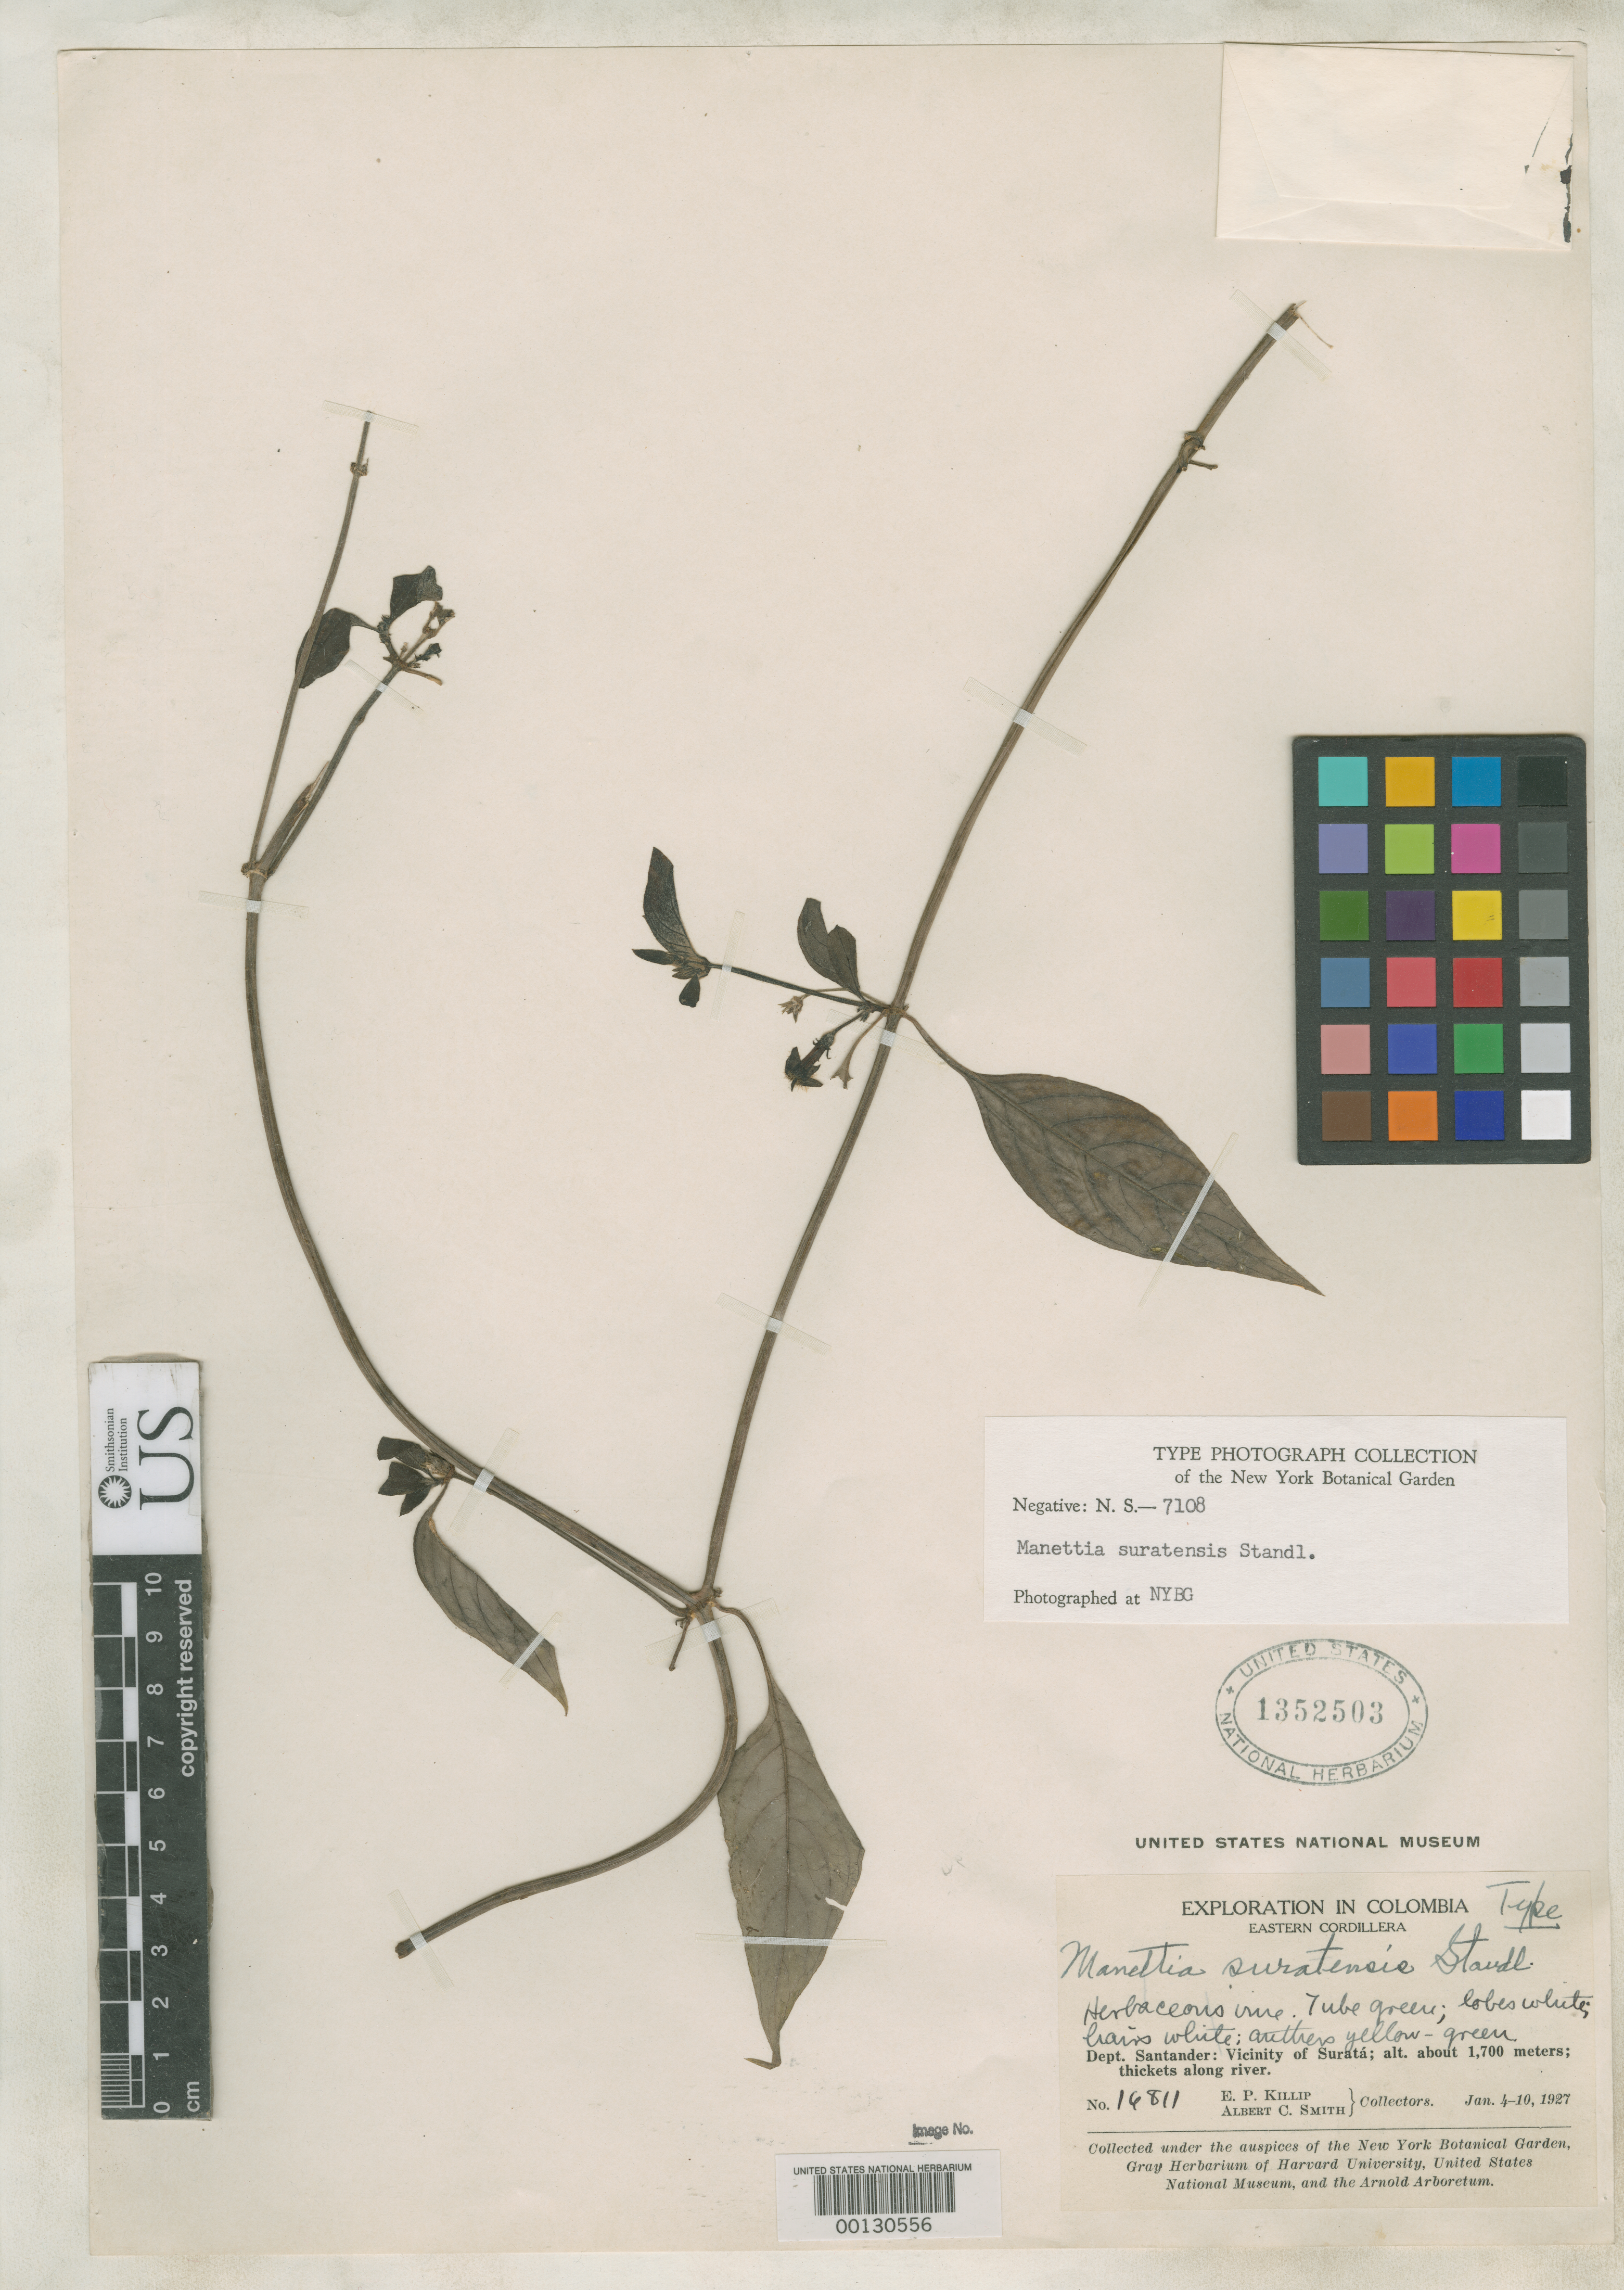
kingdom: Plantae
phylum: Tracheophyta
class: Magnoliopsida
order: Gentianales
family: Rubiaceae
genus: Manettia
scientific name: Manettia suratensis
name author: Standl.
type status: Holotype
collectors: E. P. Killip & A. C. Smith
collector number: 16811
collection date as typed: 04 Jan 1927 to 10 Jan 1927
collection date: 1927-01-04/1927-01-10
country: Colombia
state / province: Santander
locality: Surata vicinity.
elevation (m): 1700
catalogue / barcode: US 1352503